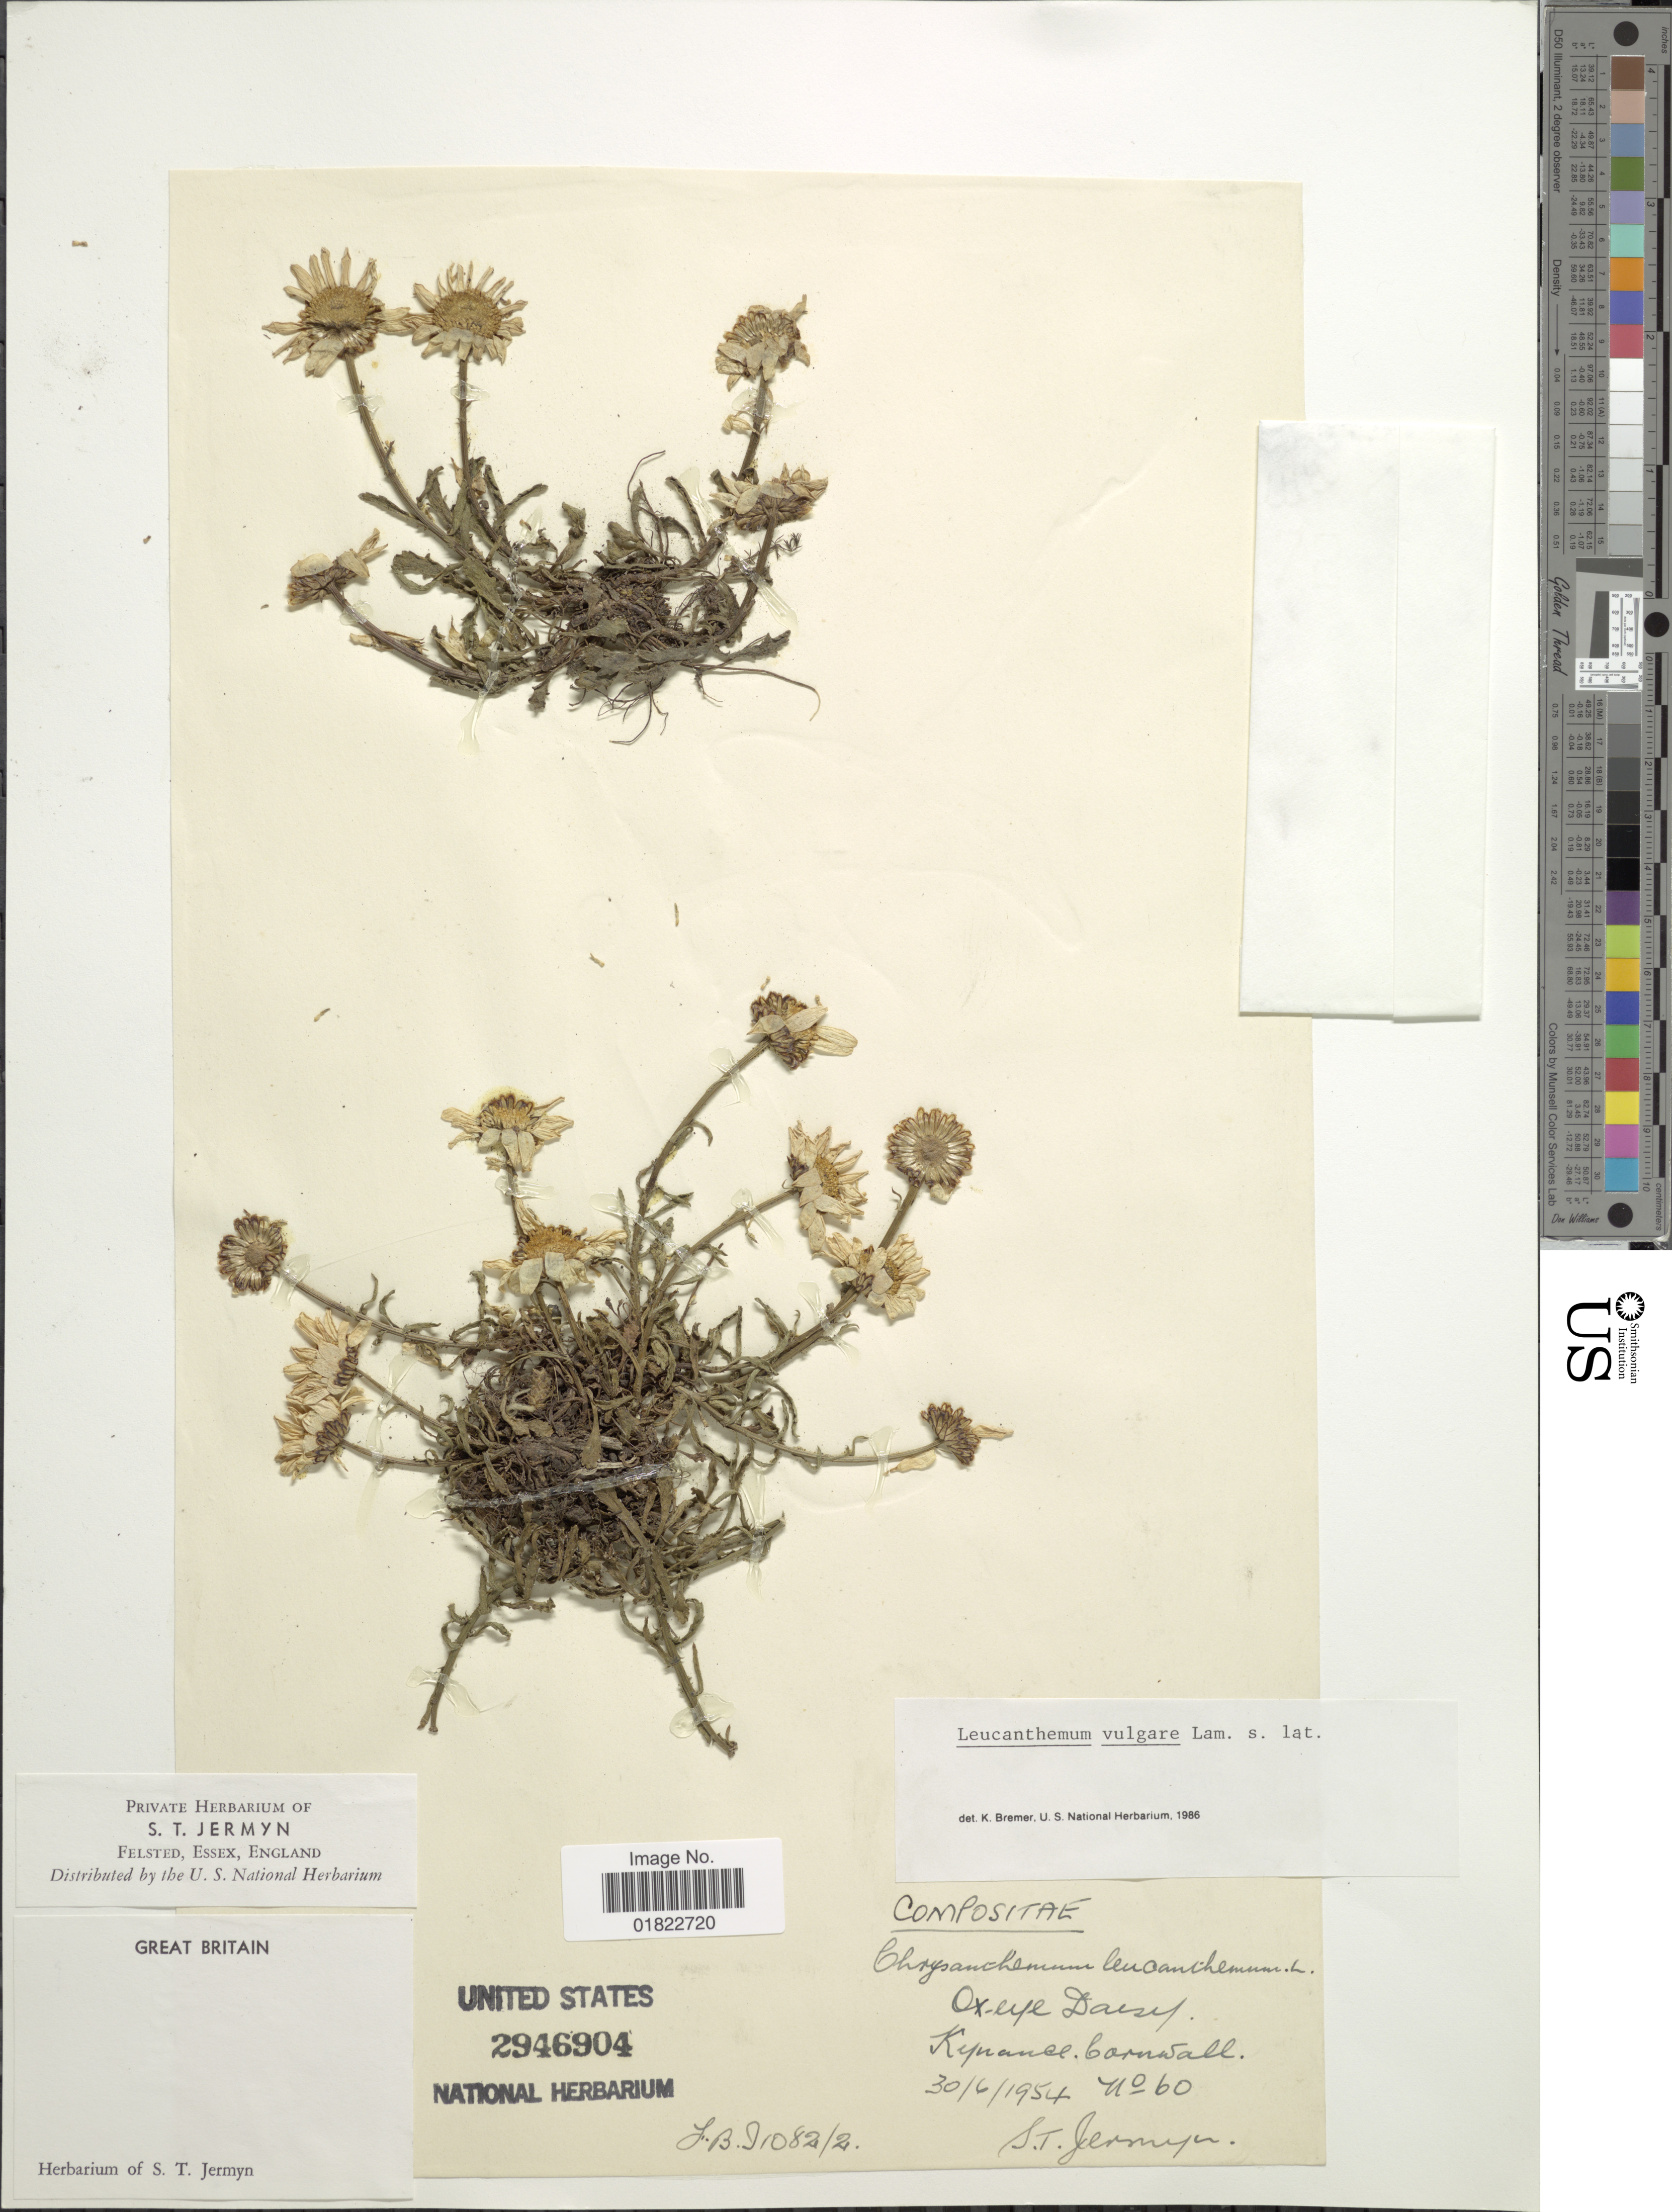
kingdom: Plantae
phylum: Tracheophyta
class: Magnoliopsida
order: Asterales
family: Asteraceae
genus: Leucanthemum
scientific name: Leucanthemum vulgare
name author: Lam.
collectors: S. Jermyn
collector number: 60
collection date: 1954-06-30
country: United Kingdom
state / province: England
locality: Ox-eye Darsey, Kynanel. Cornwall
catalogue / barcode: US 2946904